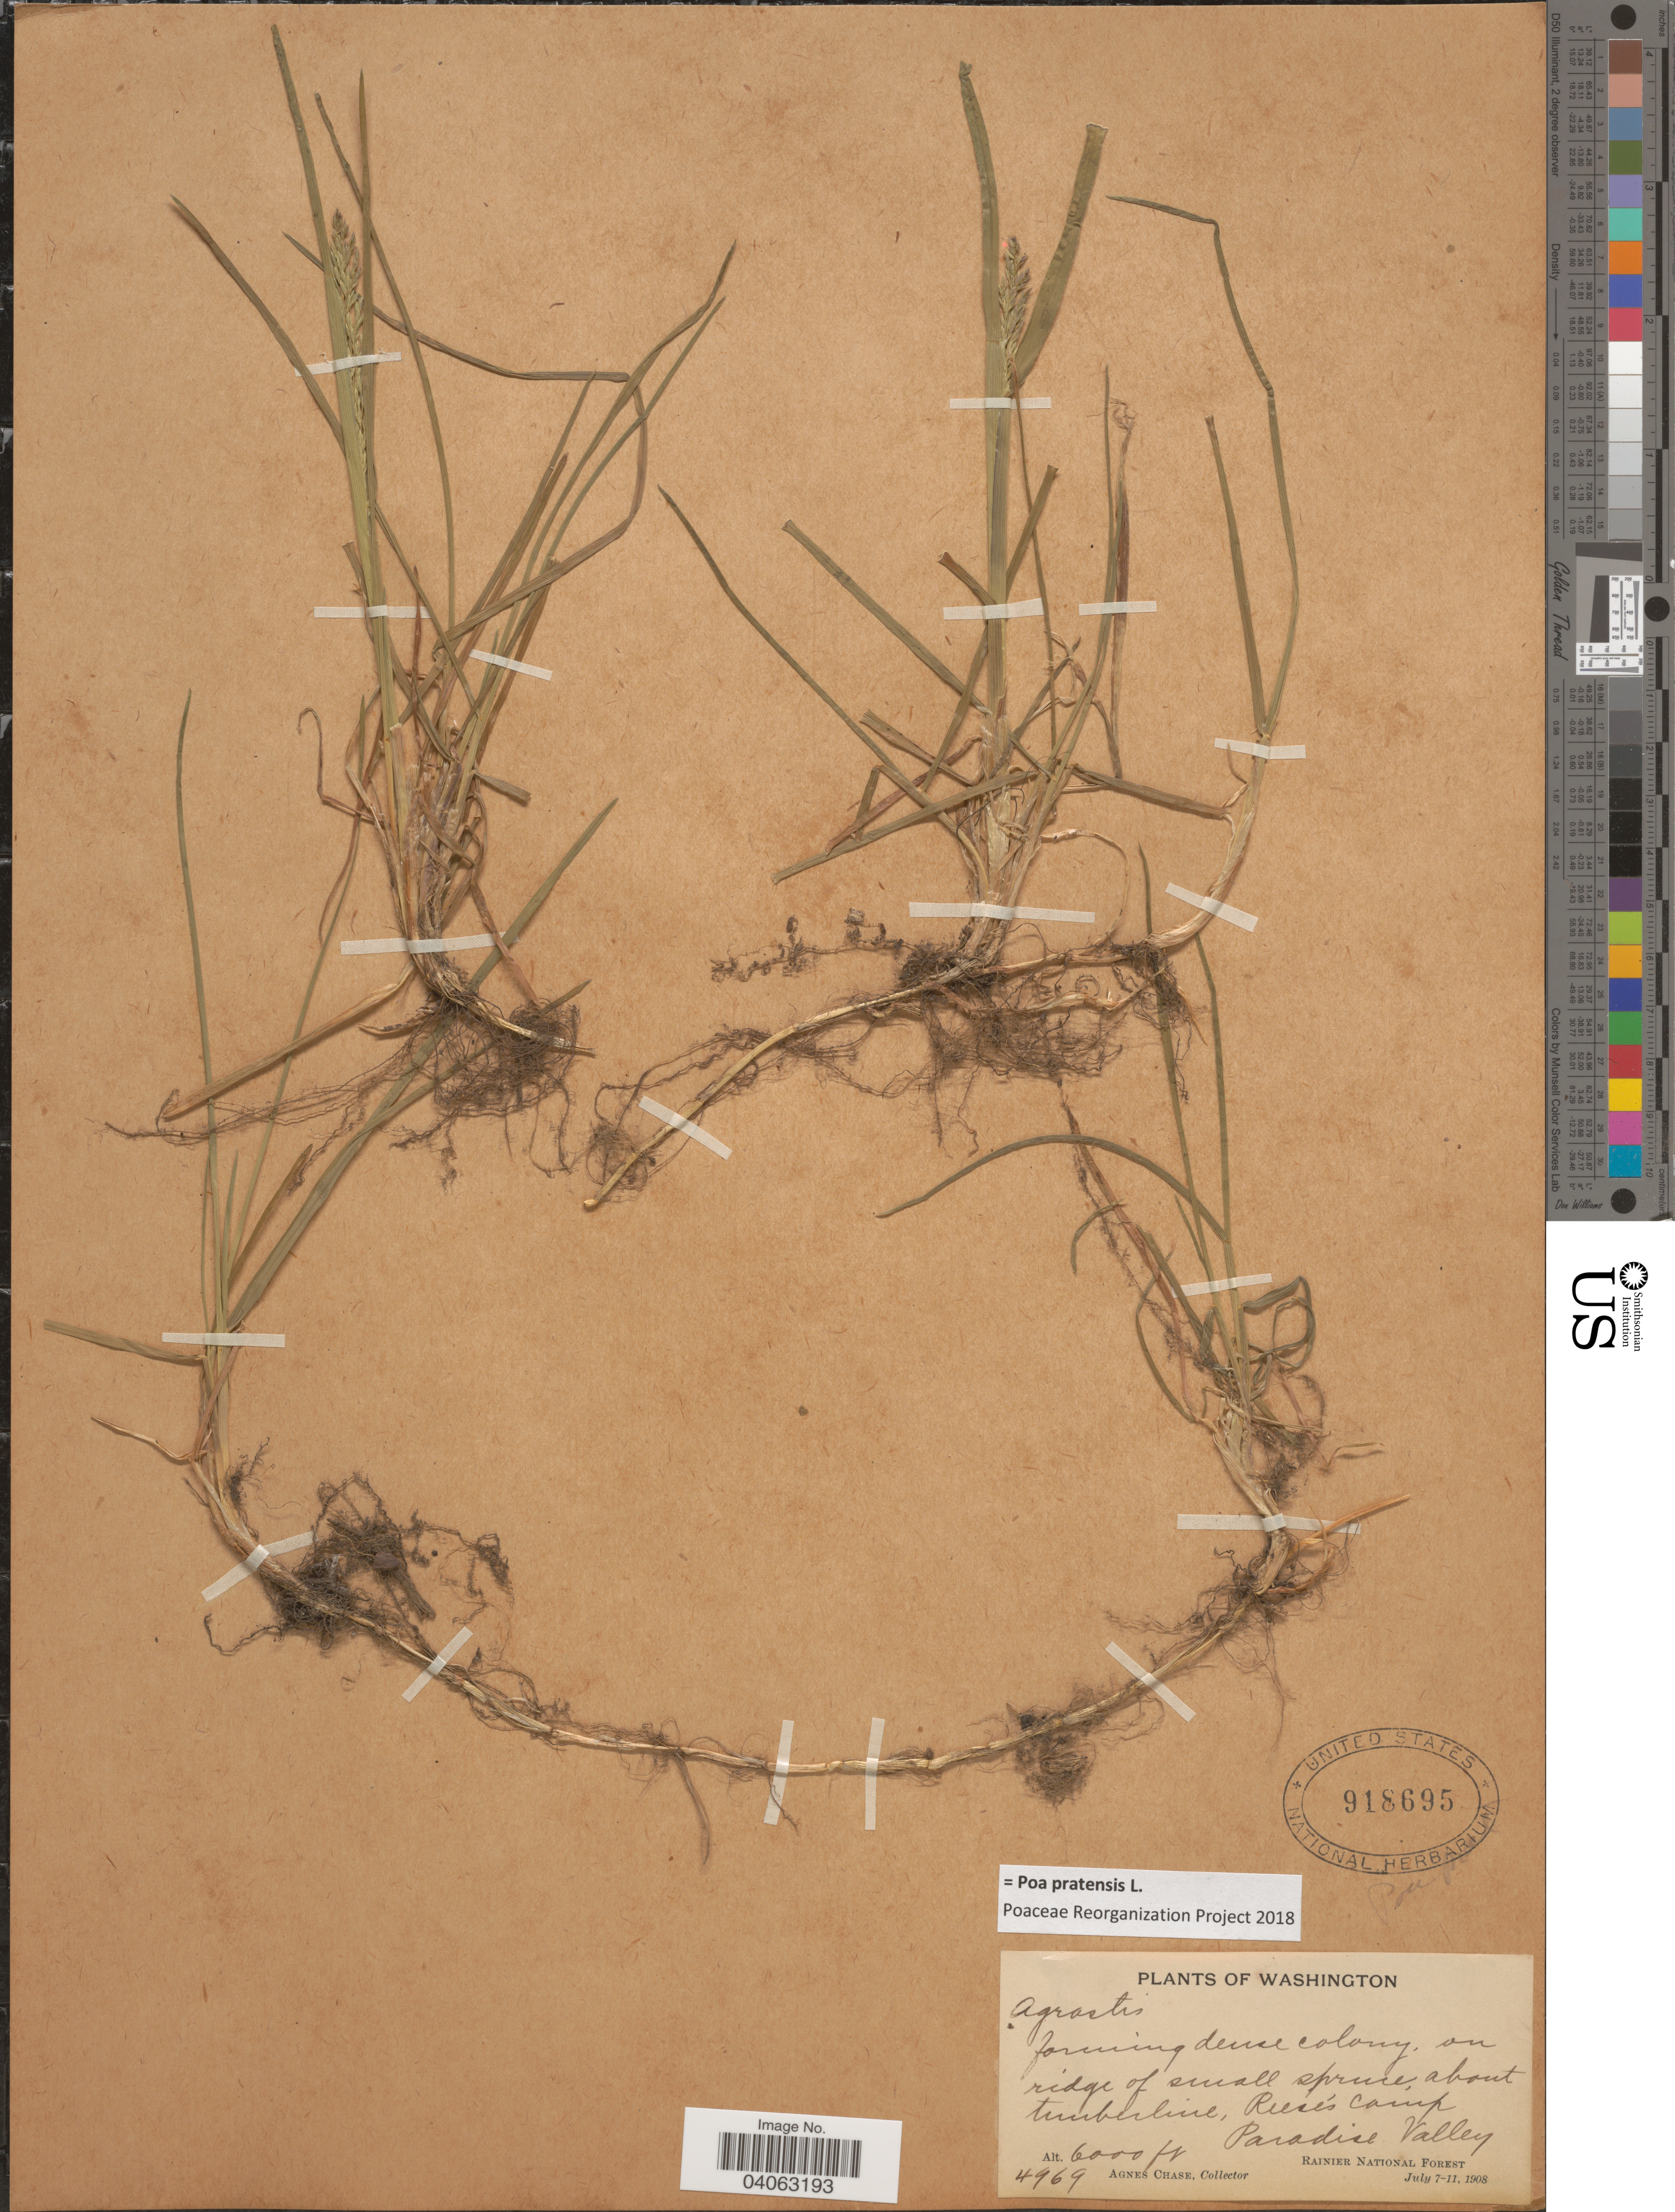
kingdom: Plantae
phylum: Tracheophyta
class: Liliopsida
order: Poales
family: Poaceae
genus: Poa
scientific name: Poa pratensis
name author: L.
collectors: A. Chase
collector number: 4969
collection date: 1908-07-07/1908-07-11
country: United States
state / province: Washington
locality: About timberline Reese's camp - Paradise Valley. Rainier National Forest.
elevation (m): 1829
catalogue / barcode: US 918695